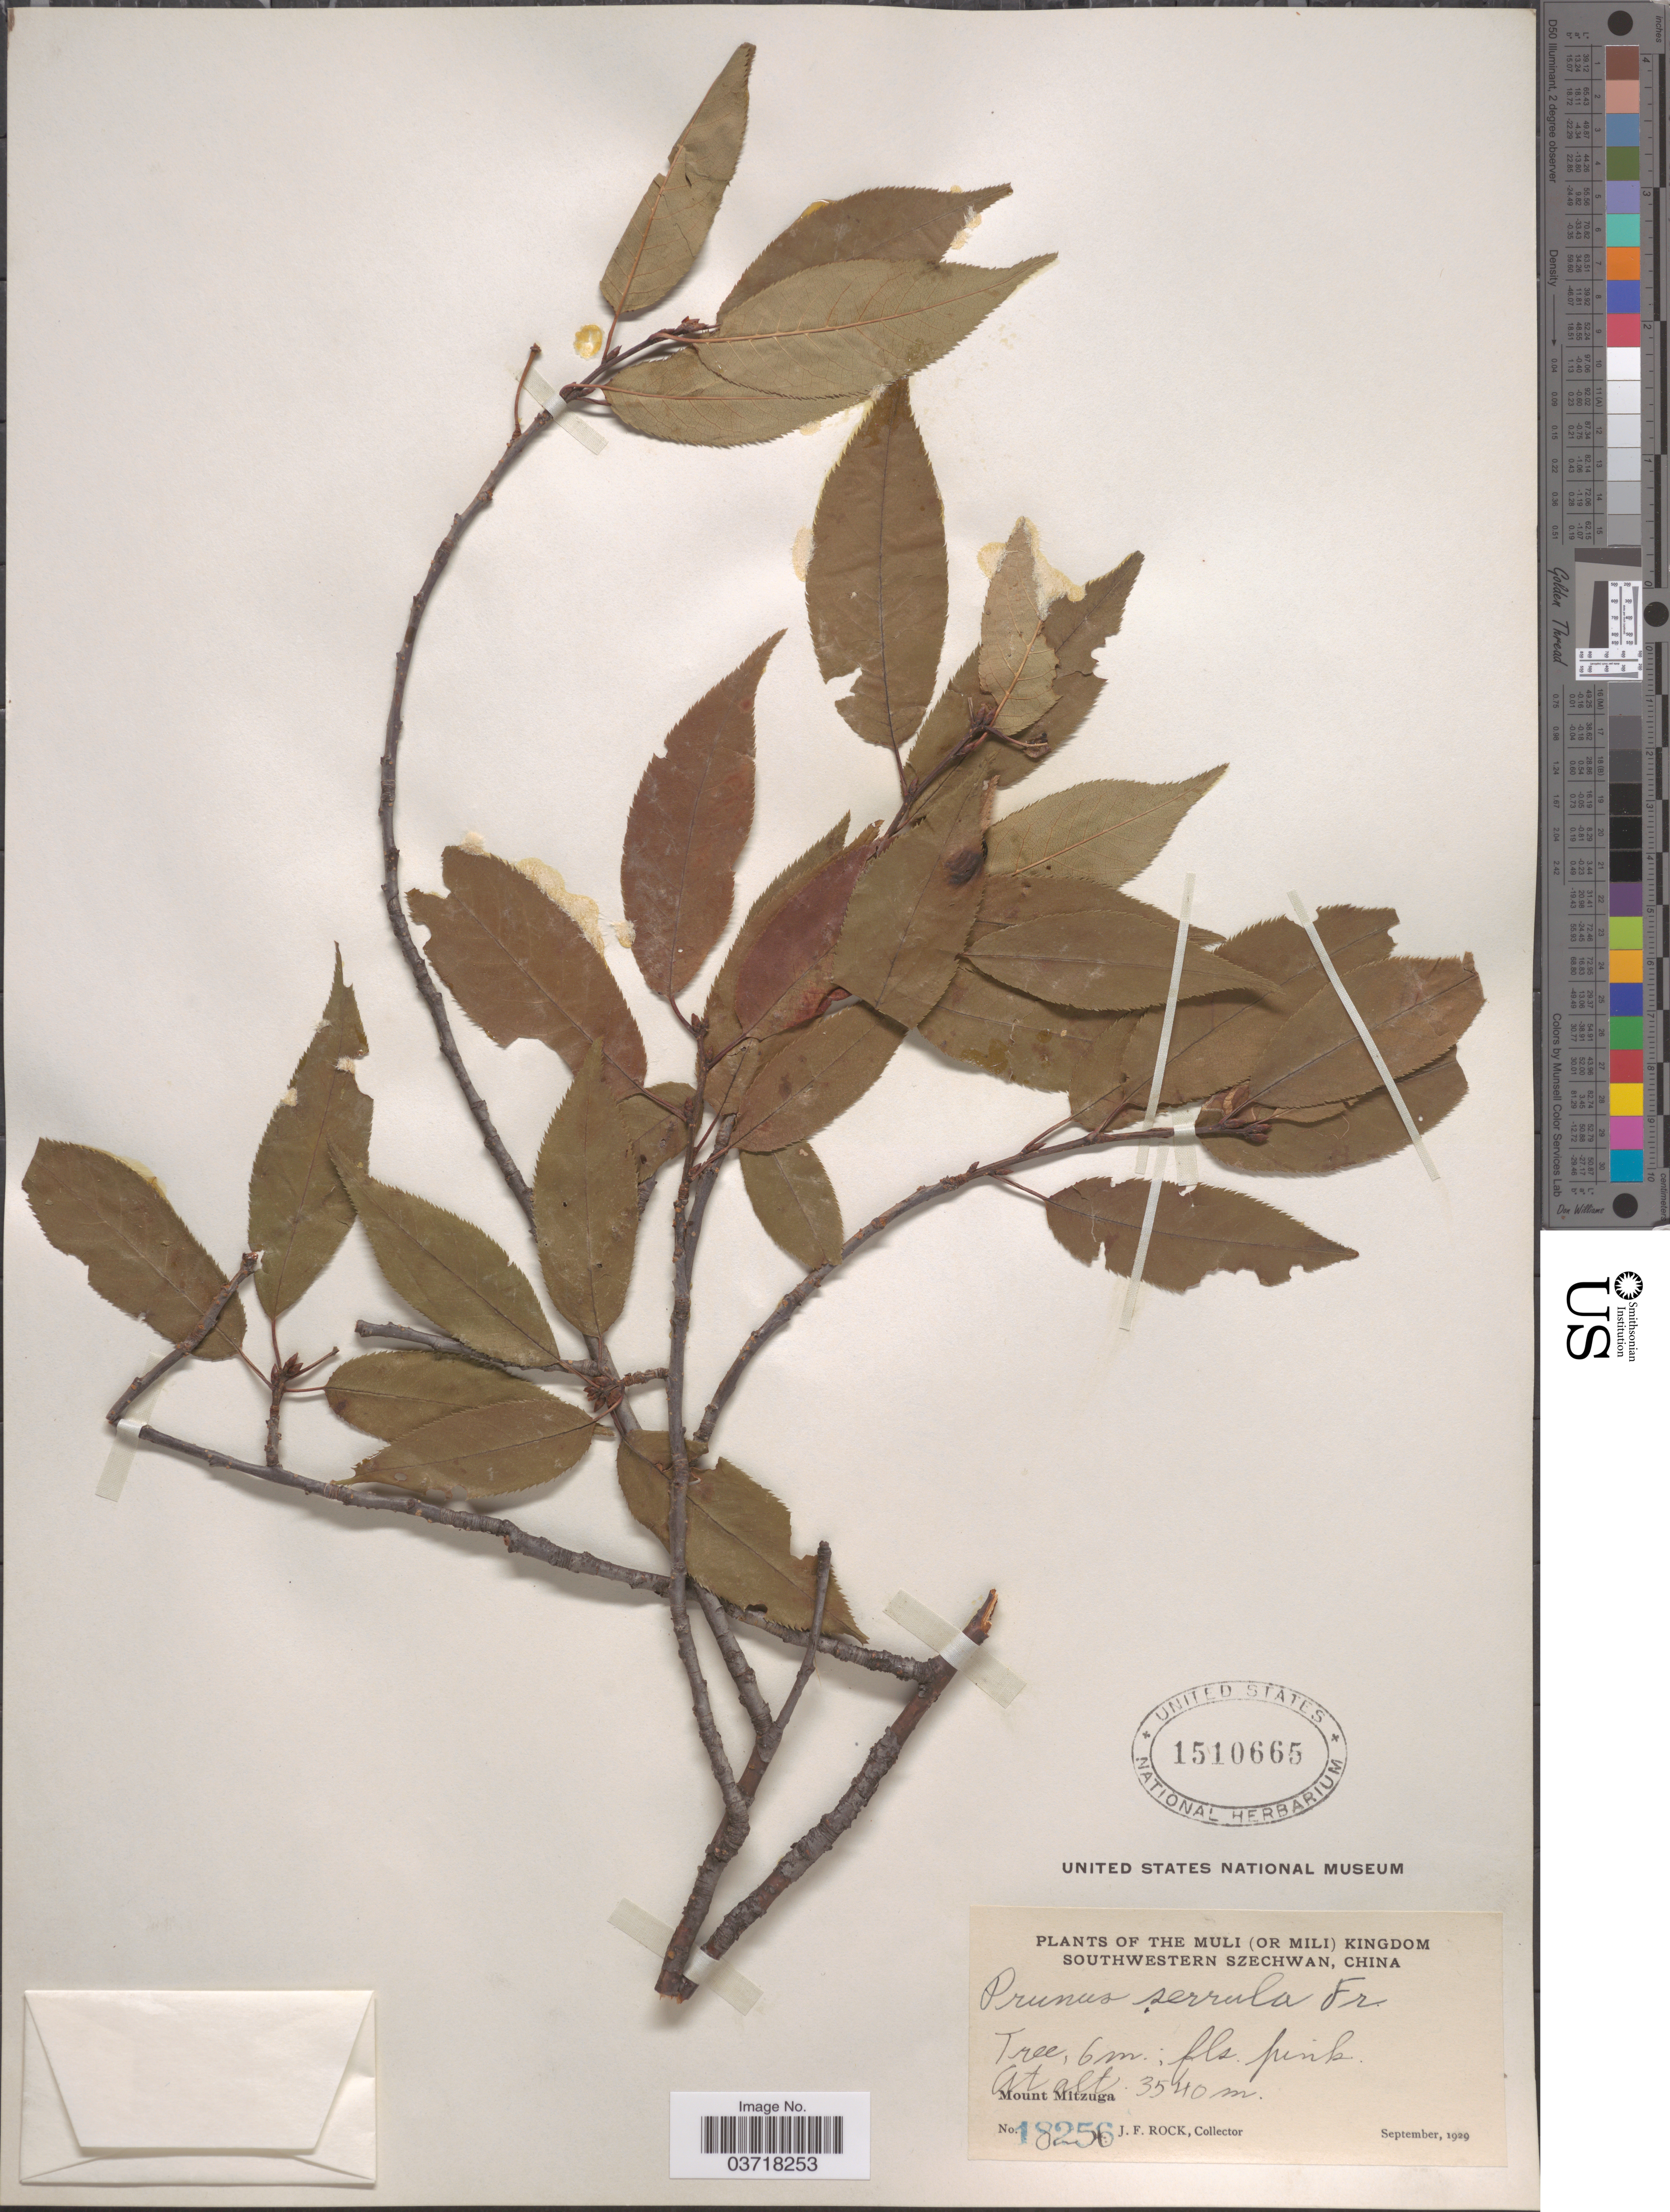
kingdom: Plantae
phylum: Tracheophyta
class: Magnoliopsida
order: Rosales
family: Rosaceae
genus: Prunus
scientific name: Prunus serrula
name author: Franch.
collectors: J. Rock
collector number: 18256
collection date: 1929-09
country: China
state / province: Sichuan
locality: The Muli (or Mili) Kingdom. Southwestern Szechwan. Mount Mitzuga.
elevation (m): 3540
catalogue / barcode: US 1510665